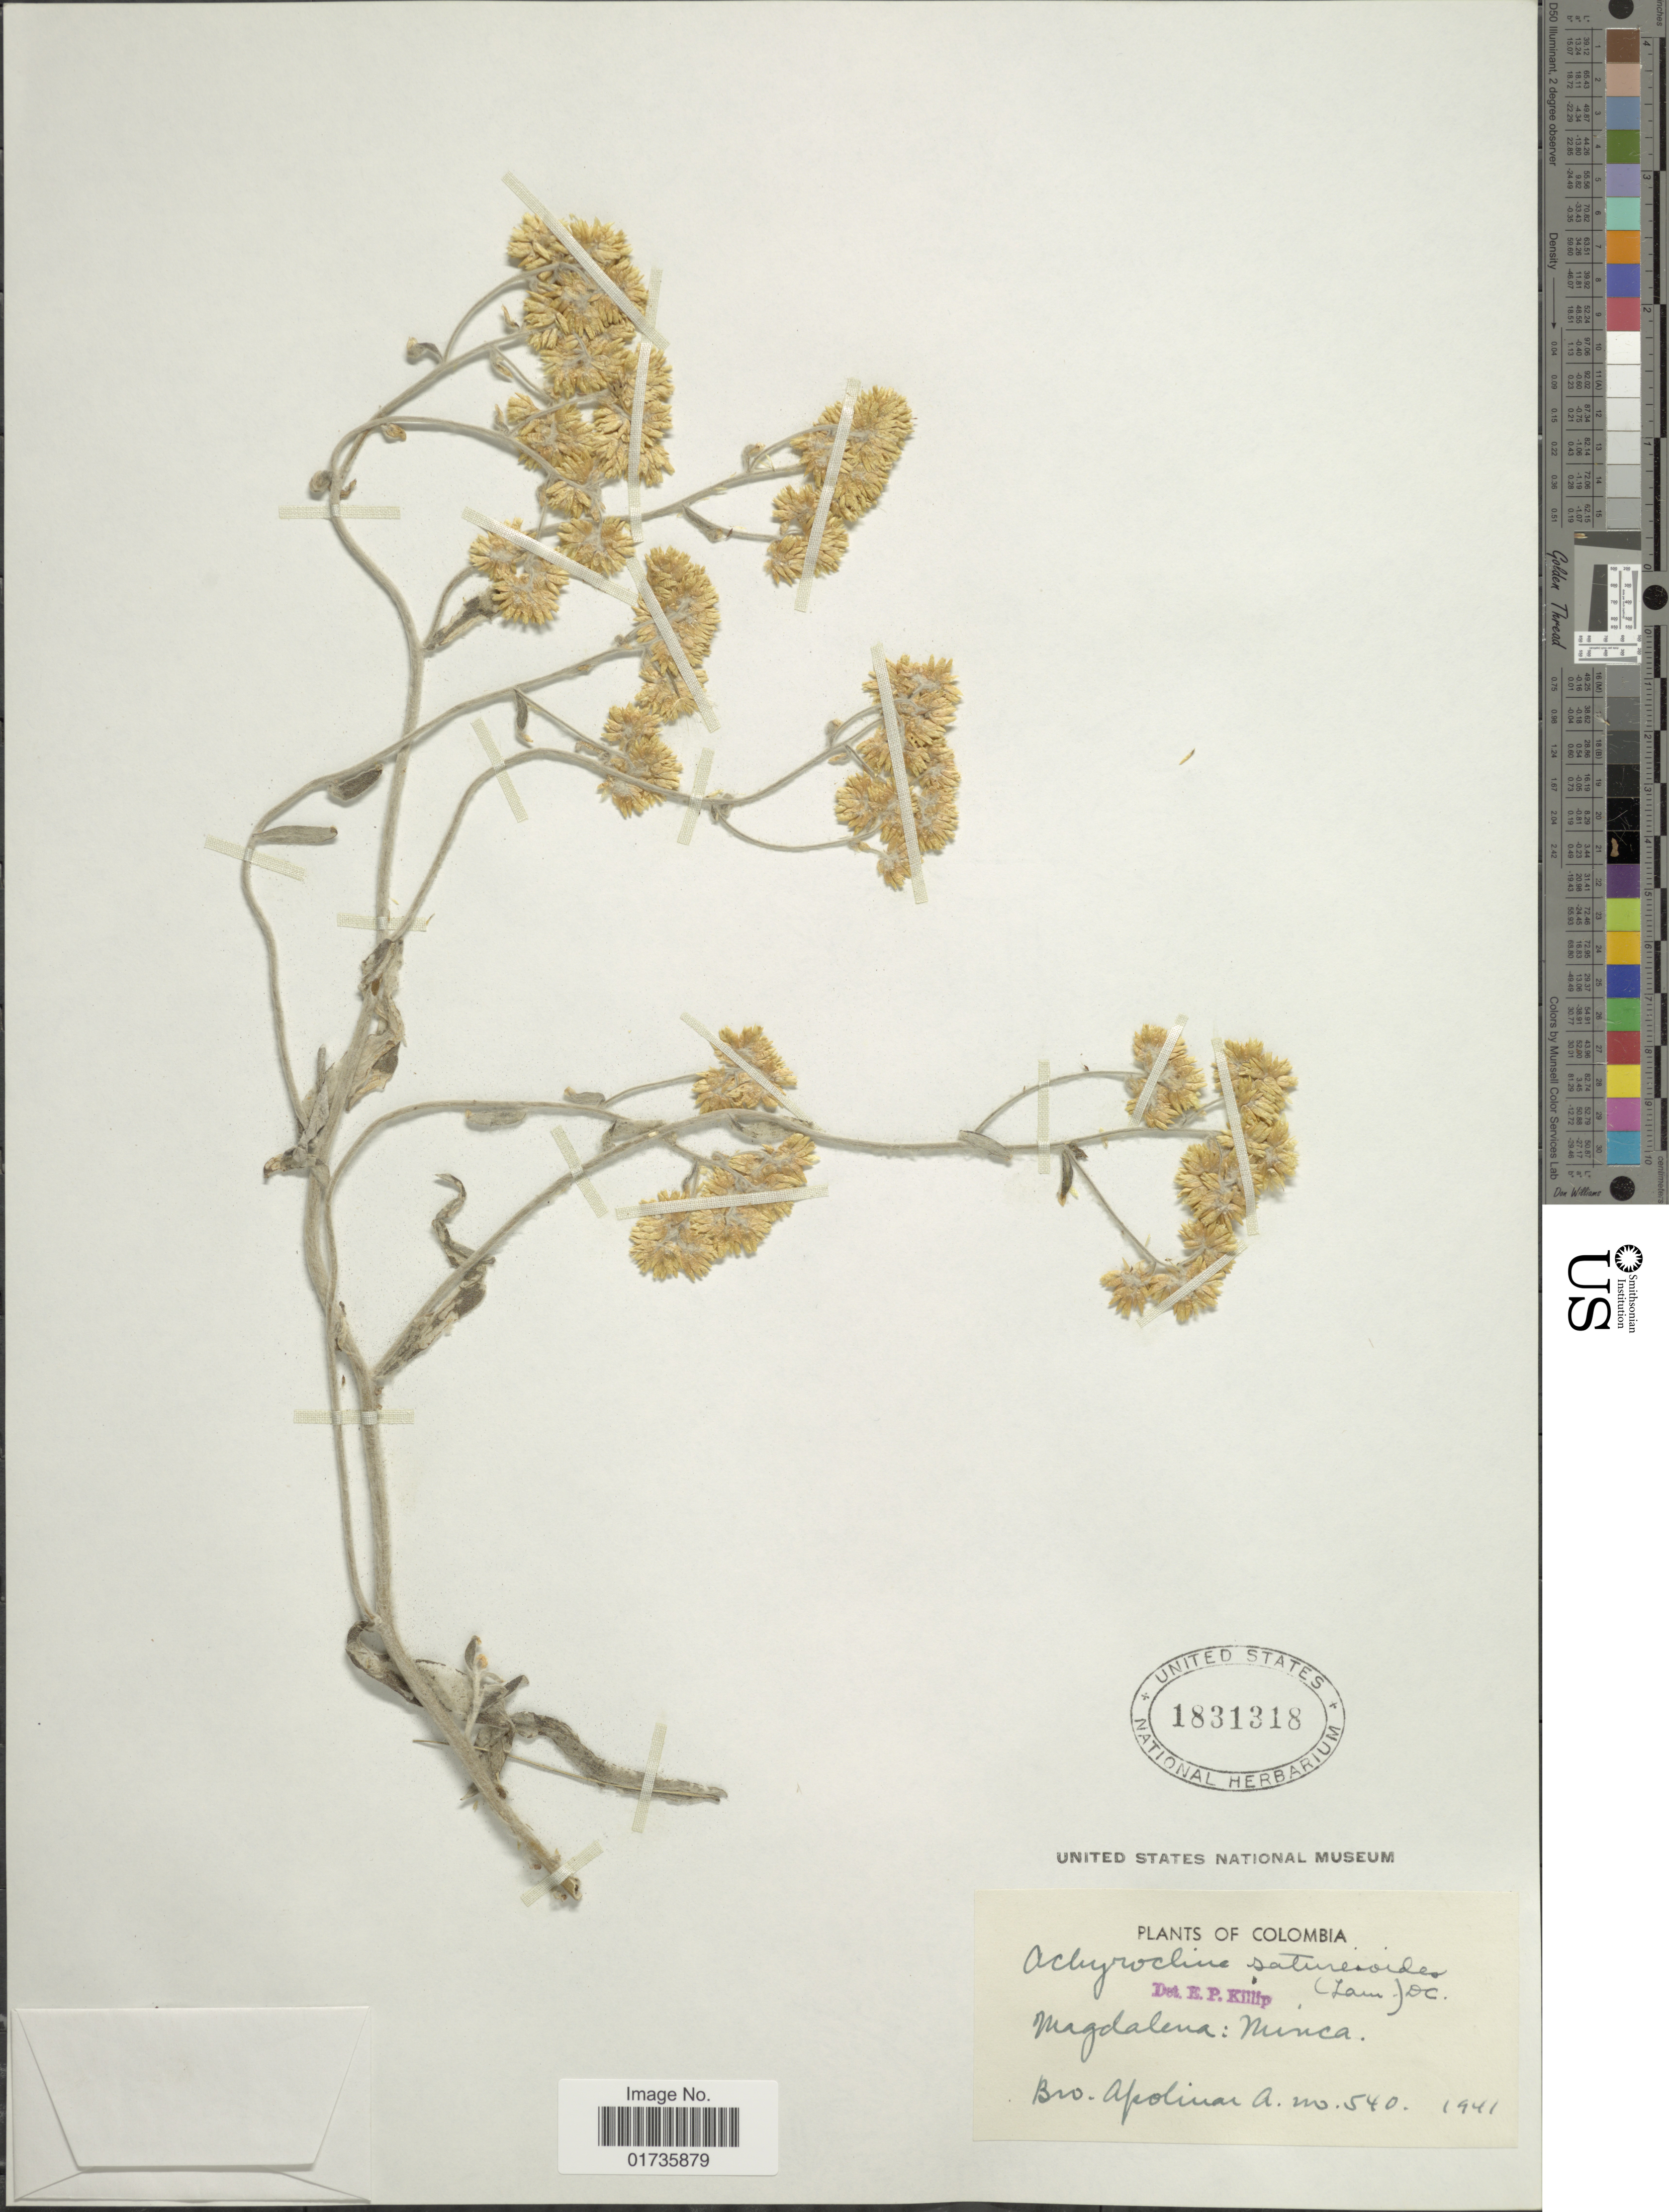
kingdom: Plantae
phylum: Tracheophyta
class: Magnoliopsida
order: Asterales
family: Asteraceae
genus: Achyrocline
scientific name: Achyrocline satureioides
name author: (Lam.) DC.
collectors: Bro. Apolinar A.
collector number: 540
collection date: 1941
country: Colombia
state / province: Magdalena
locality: Nunca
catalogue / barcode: US 1831318